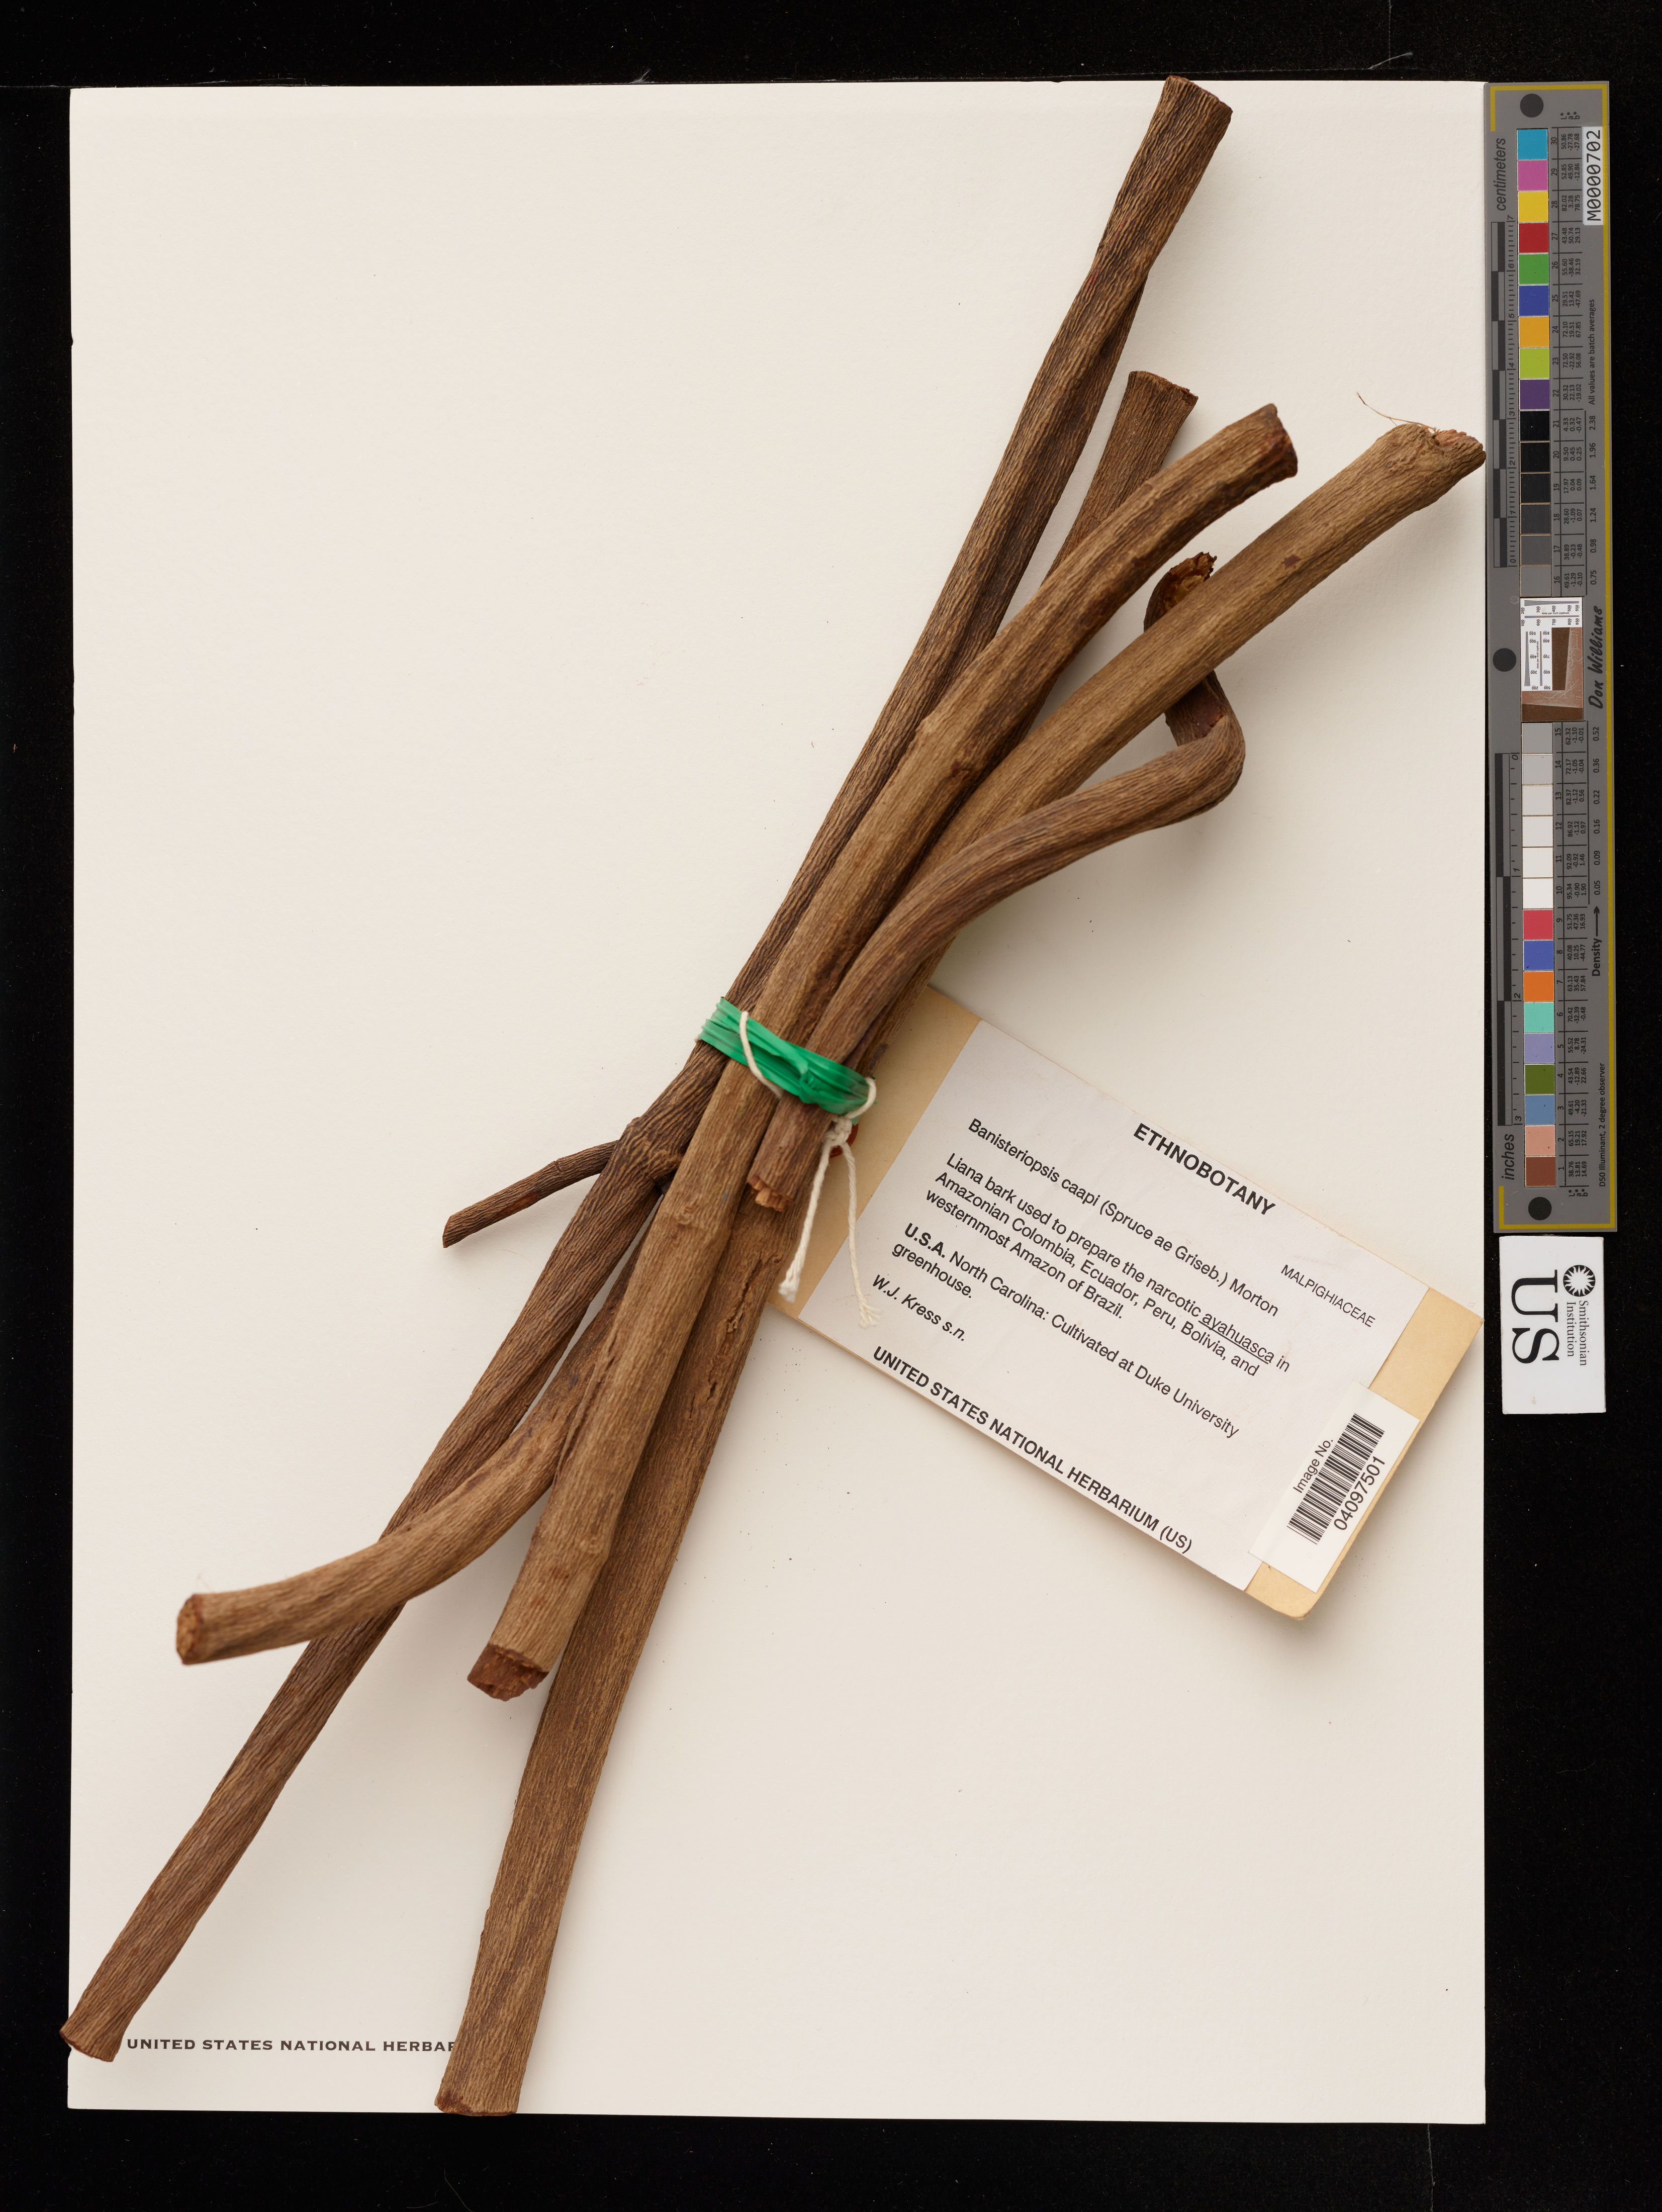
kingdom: Plantae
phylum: Tracheophyta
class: Magnoliopsida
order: Malpighiales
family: Malpighiaceae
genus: Banisteriopsis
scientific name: Banisteriopsis caapi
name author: (Spruce ex Griseb.) C.V. Morton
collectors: W. J. Kress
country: United States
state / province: North Carolina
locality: Duke University, Greenhouse